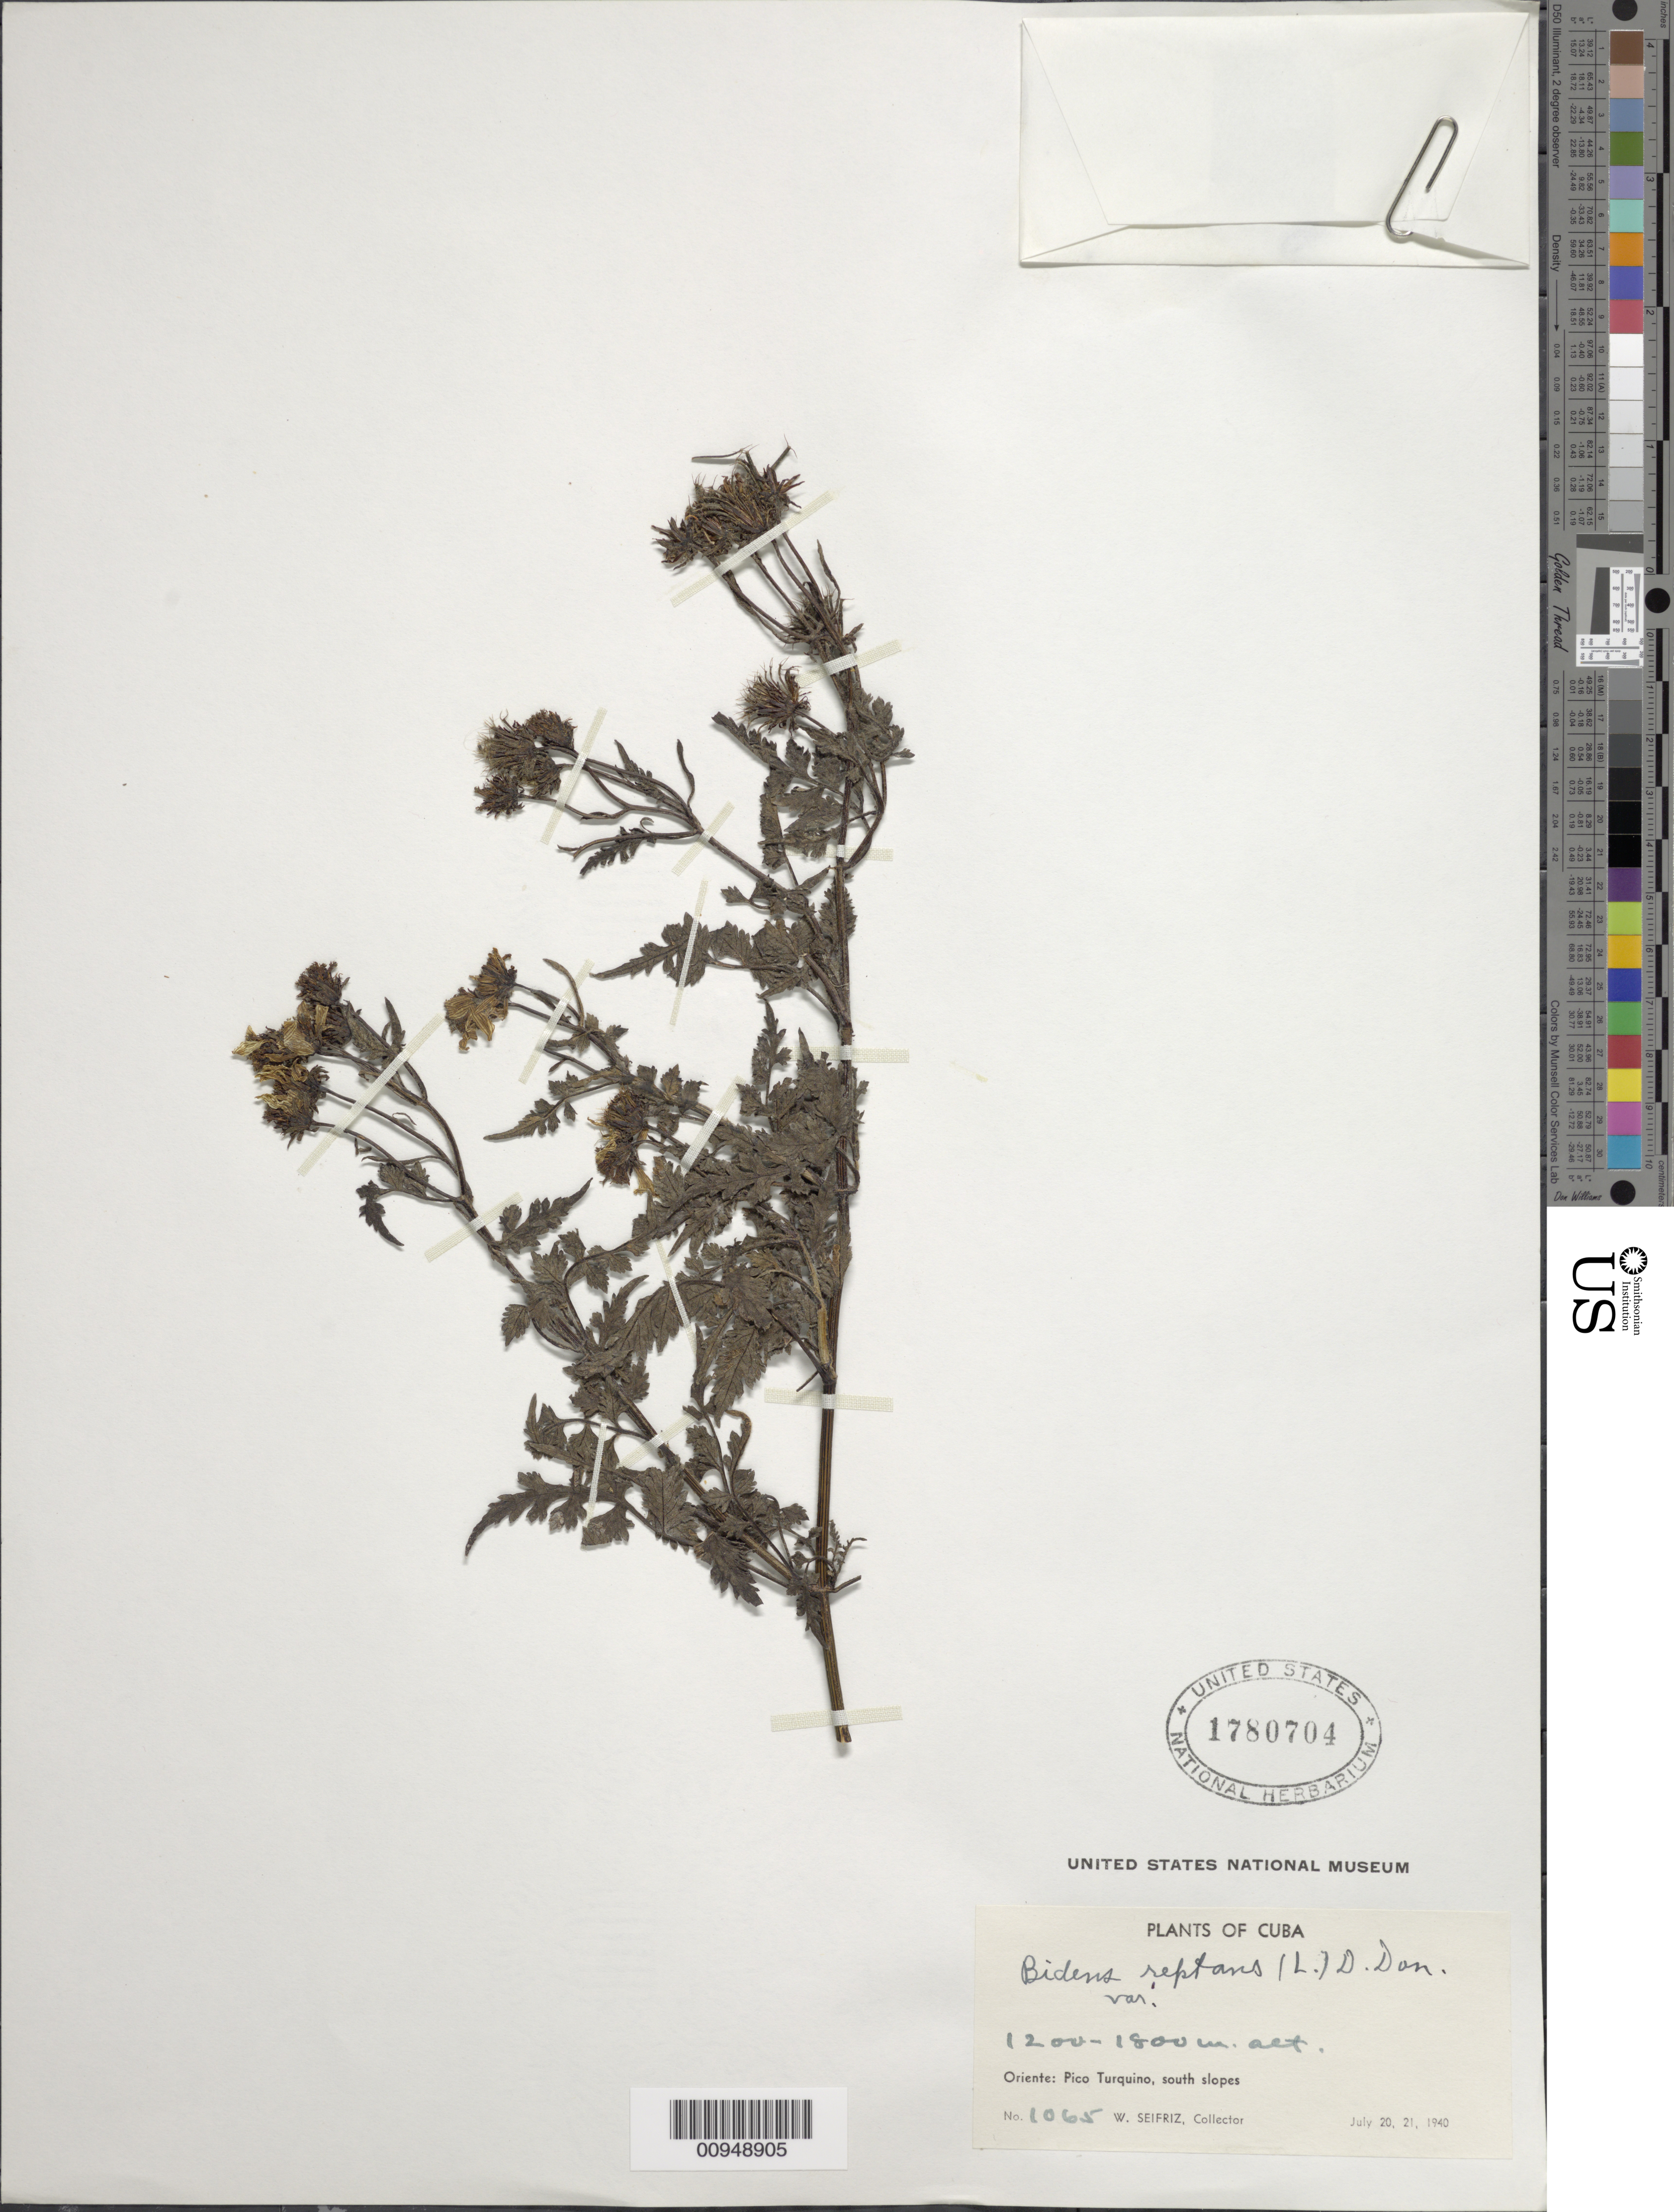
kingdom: Plantae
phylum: Tracheophyta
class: Magnoliopsida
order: Asterales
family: Asteraceae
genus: Bidens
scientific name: Bidens reptans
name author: (L.) G. Don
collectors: W. Seifriz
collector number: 1065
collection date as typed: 20 Jul 1940 to 21 Jul 1940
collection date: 1940-07-20/1940-07-21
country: Cuba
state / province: Oriente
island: Cuba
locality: Pico Turquino, south slopes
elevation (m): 1200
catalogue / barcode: US 1780704